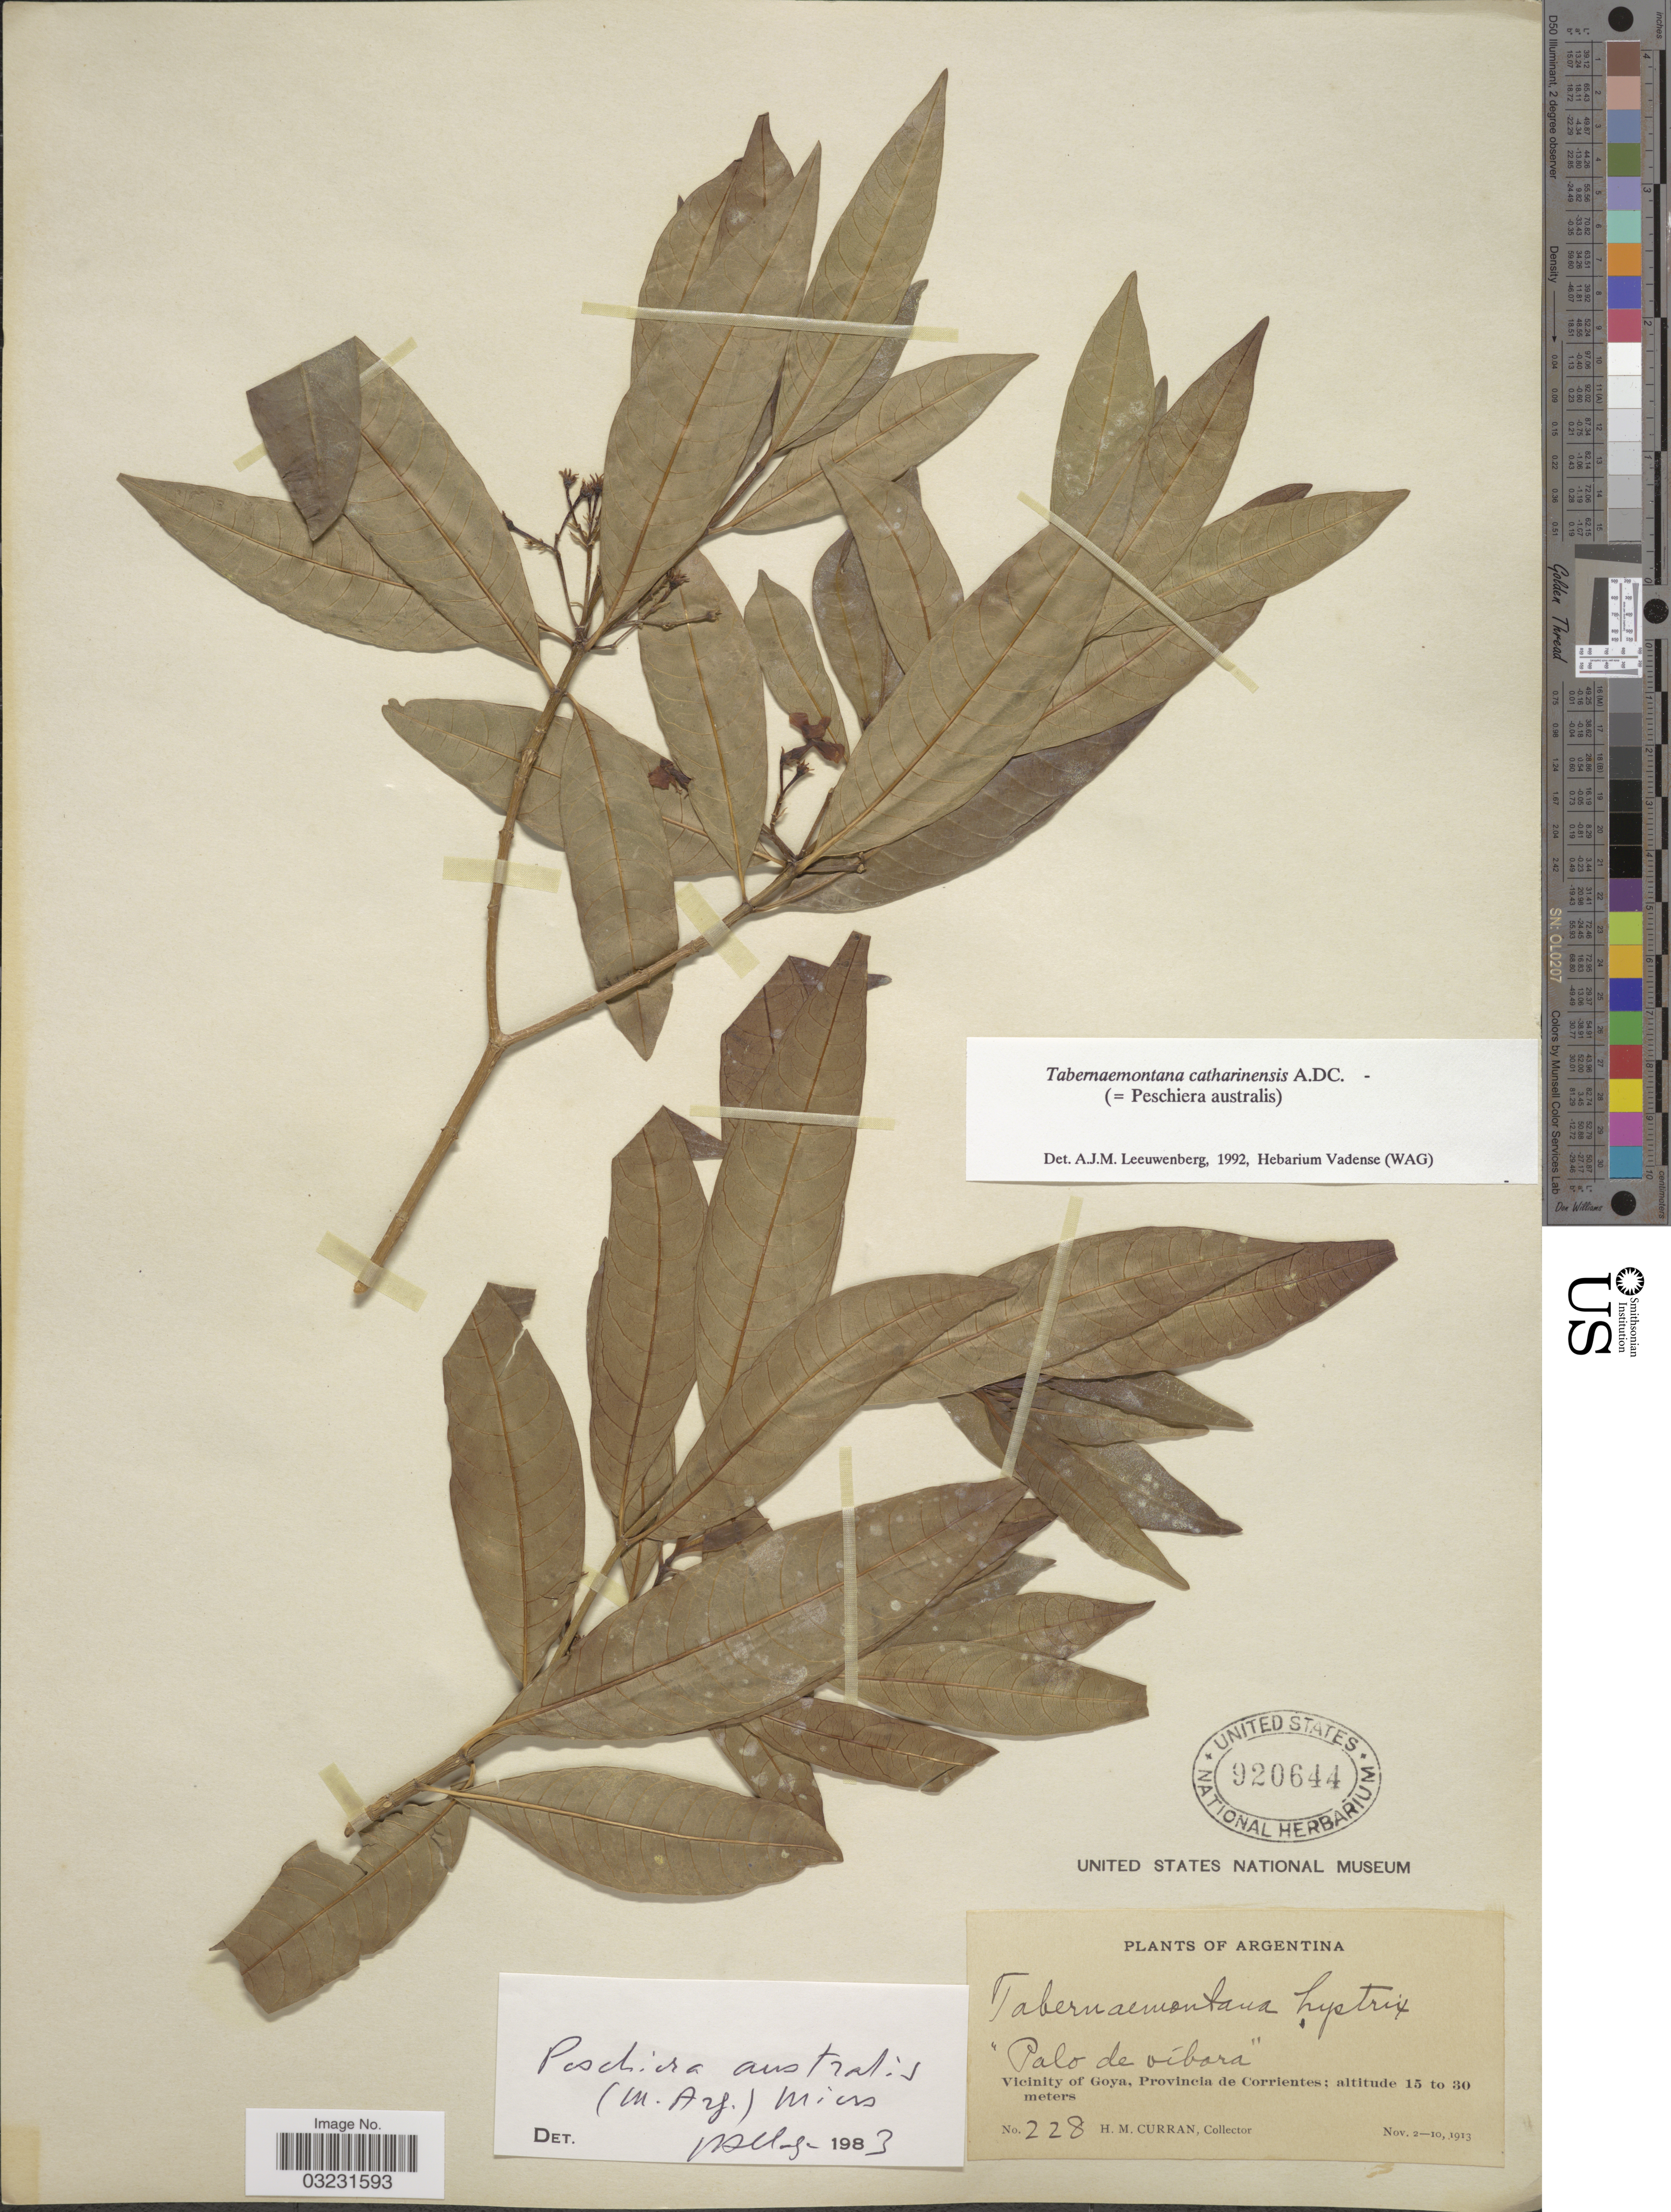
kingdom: Plantae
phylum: Tracheophyta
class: Magnoliopsida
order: Gentianales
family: Apocynaceae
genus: Tabernaemontana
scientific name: Tabernaemontana catharinensis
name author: A. DC.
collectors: H. M. Curran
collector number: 228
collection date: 1913-11-02/1913-11-10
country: Argentina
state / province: Corrientes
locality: Vicinity of Goya. "Palo de víbara".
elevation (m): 15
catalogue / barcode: US 920644